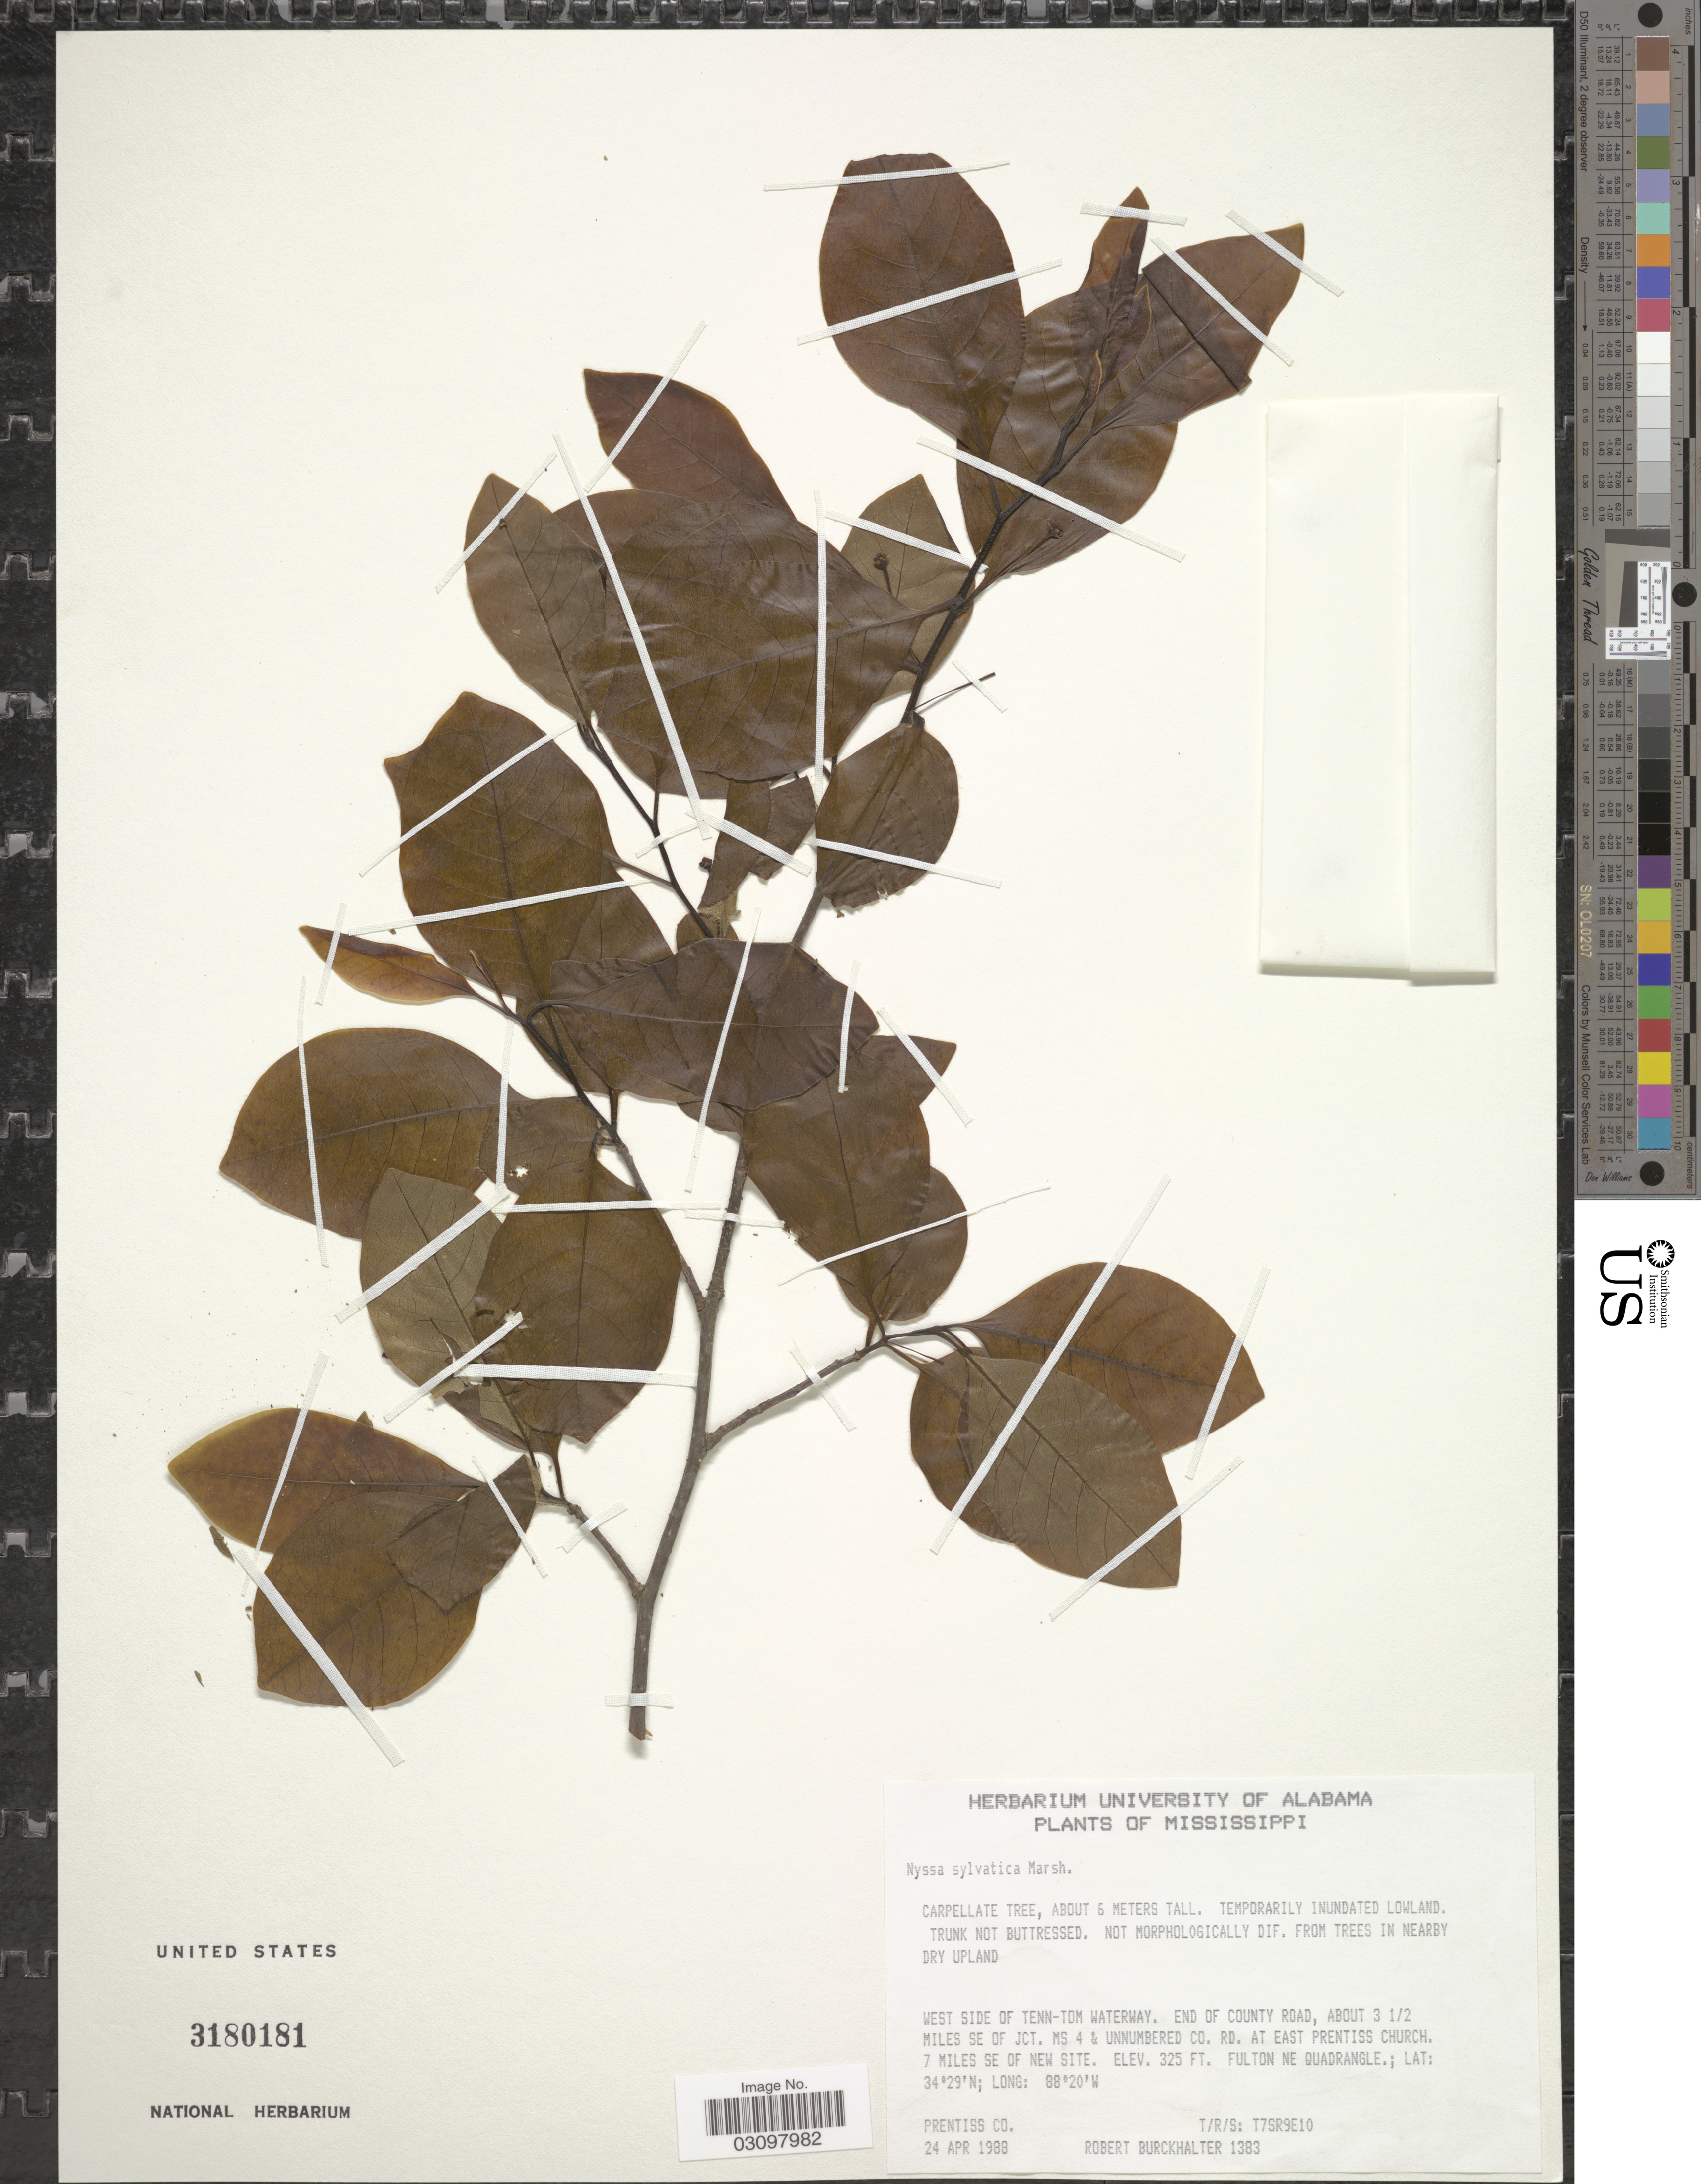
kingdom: Plantae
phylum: Tracheophyta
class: Magnoliopsida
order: Cornales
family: Nyssaceae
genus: Nyssa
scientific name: Nyssa sylvatica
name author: Marshall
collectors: R. Burckhalter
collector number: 1383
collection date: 1988-04-24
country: United States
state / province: Mississippi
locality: West side of Tenn-Tom Waterway. End of County Road, about 3½ miles SE of jct. MS 4 & Unnumbered Co. Rd. at East Prentiss Church. 7 miles SE of New Site. Fulton NE Quadrangle. Prentiss Co. T/R/S: T7SR9E10.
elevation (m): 99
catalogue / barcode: US 3180181